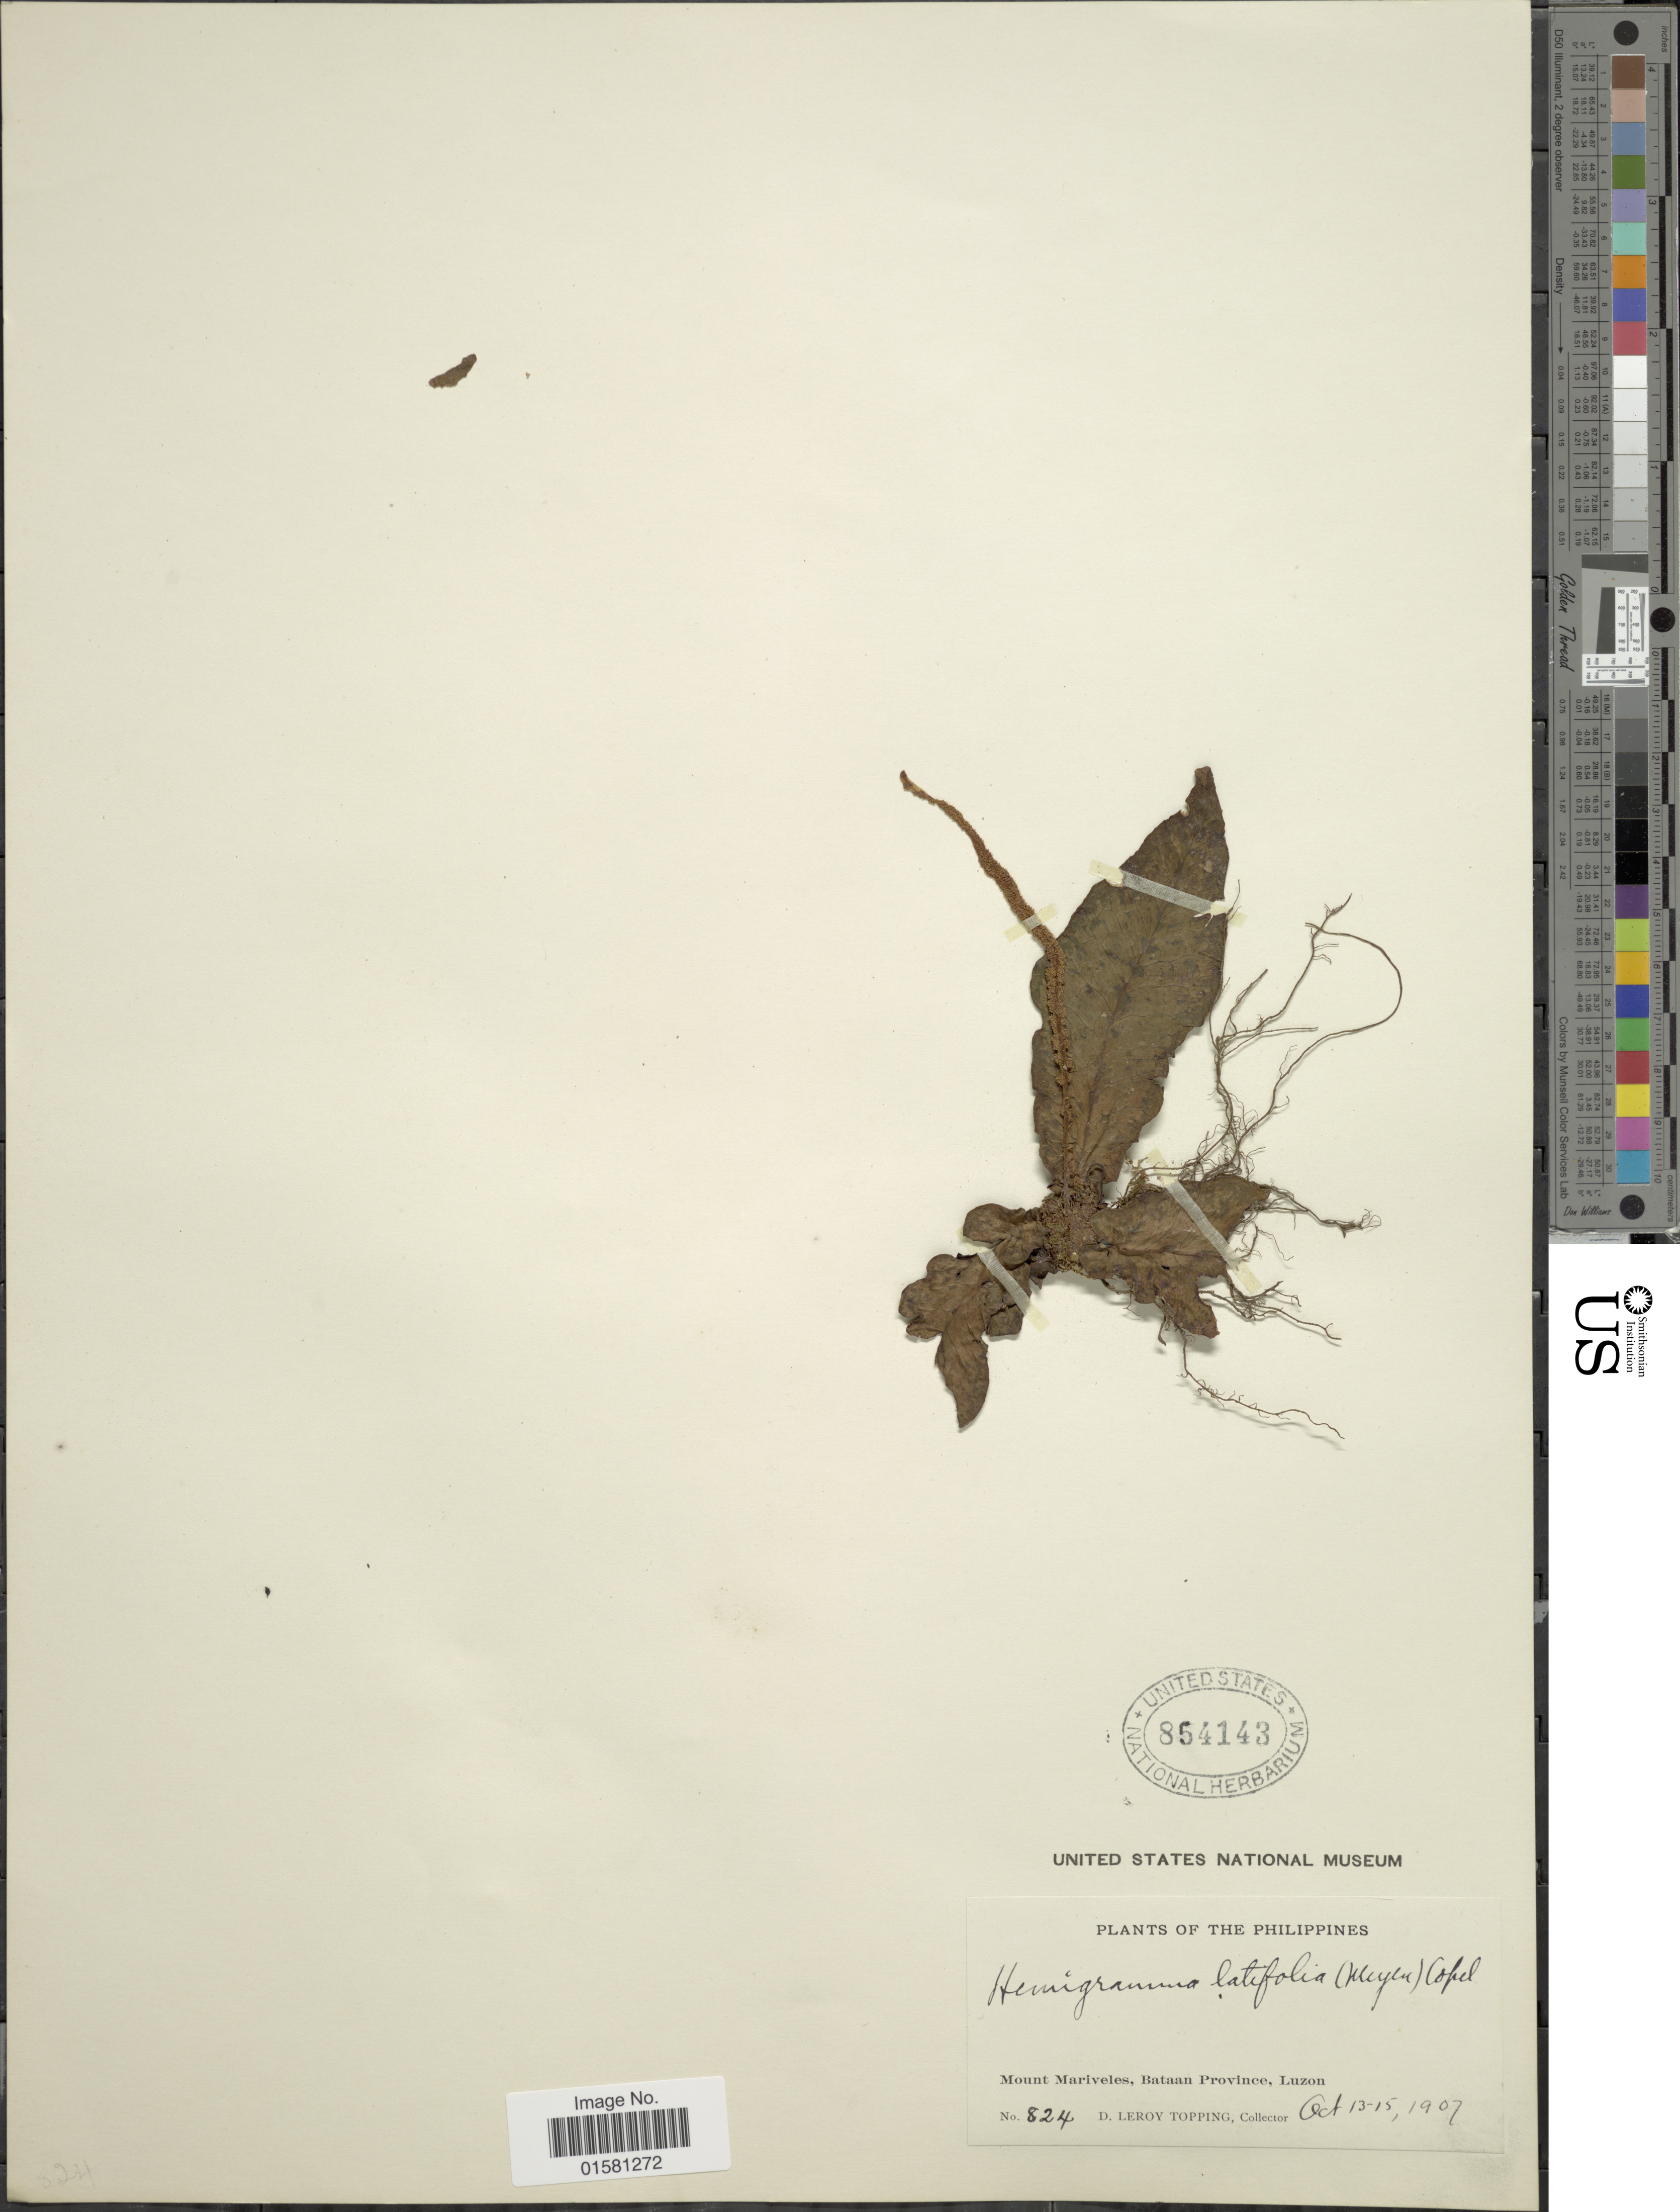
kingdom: Plantae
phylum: Tracheophyta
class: Polypodiopsida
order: Polypodiales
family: Tectariaceae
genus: Tectaria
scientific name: Tectaria taccifolia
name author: (Fée) M.G. Price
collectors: D. L. Topping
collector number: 824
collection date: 1907-10-13/1907-10-15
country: Philippines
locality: Philippines, Mount Mariveles, Bataan province, Luzon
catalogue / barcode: US 854143